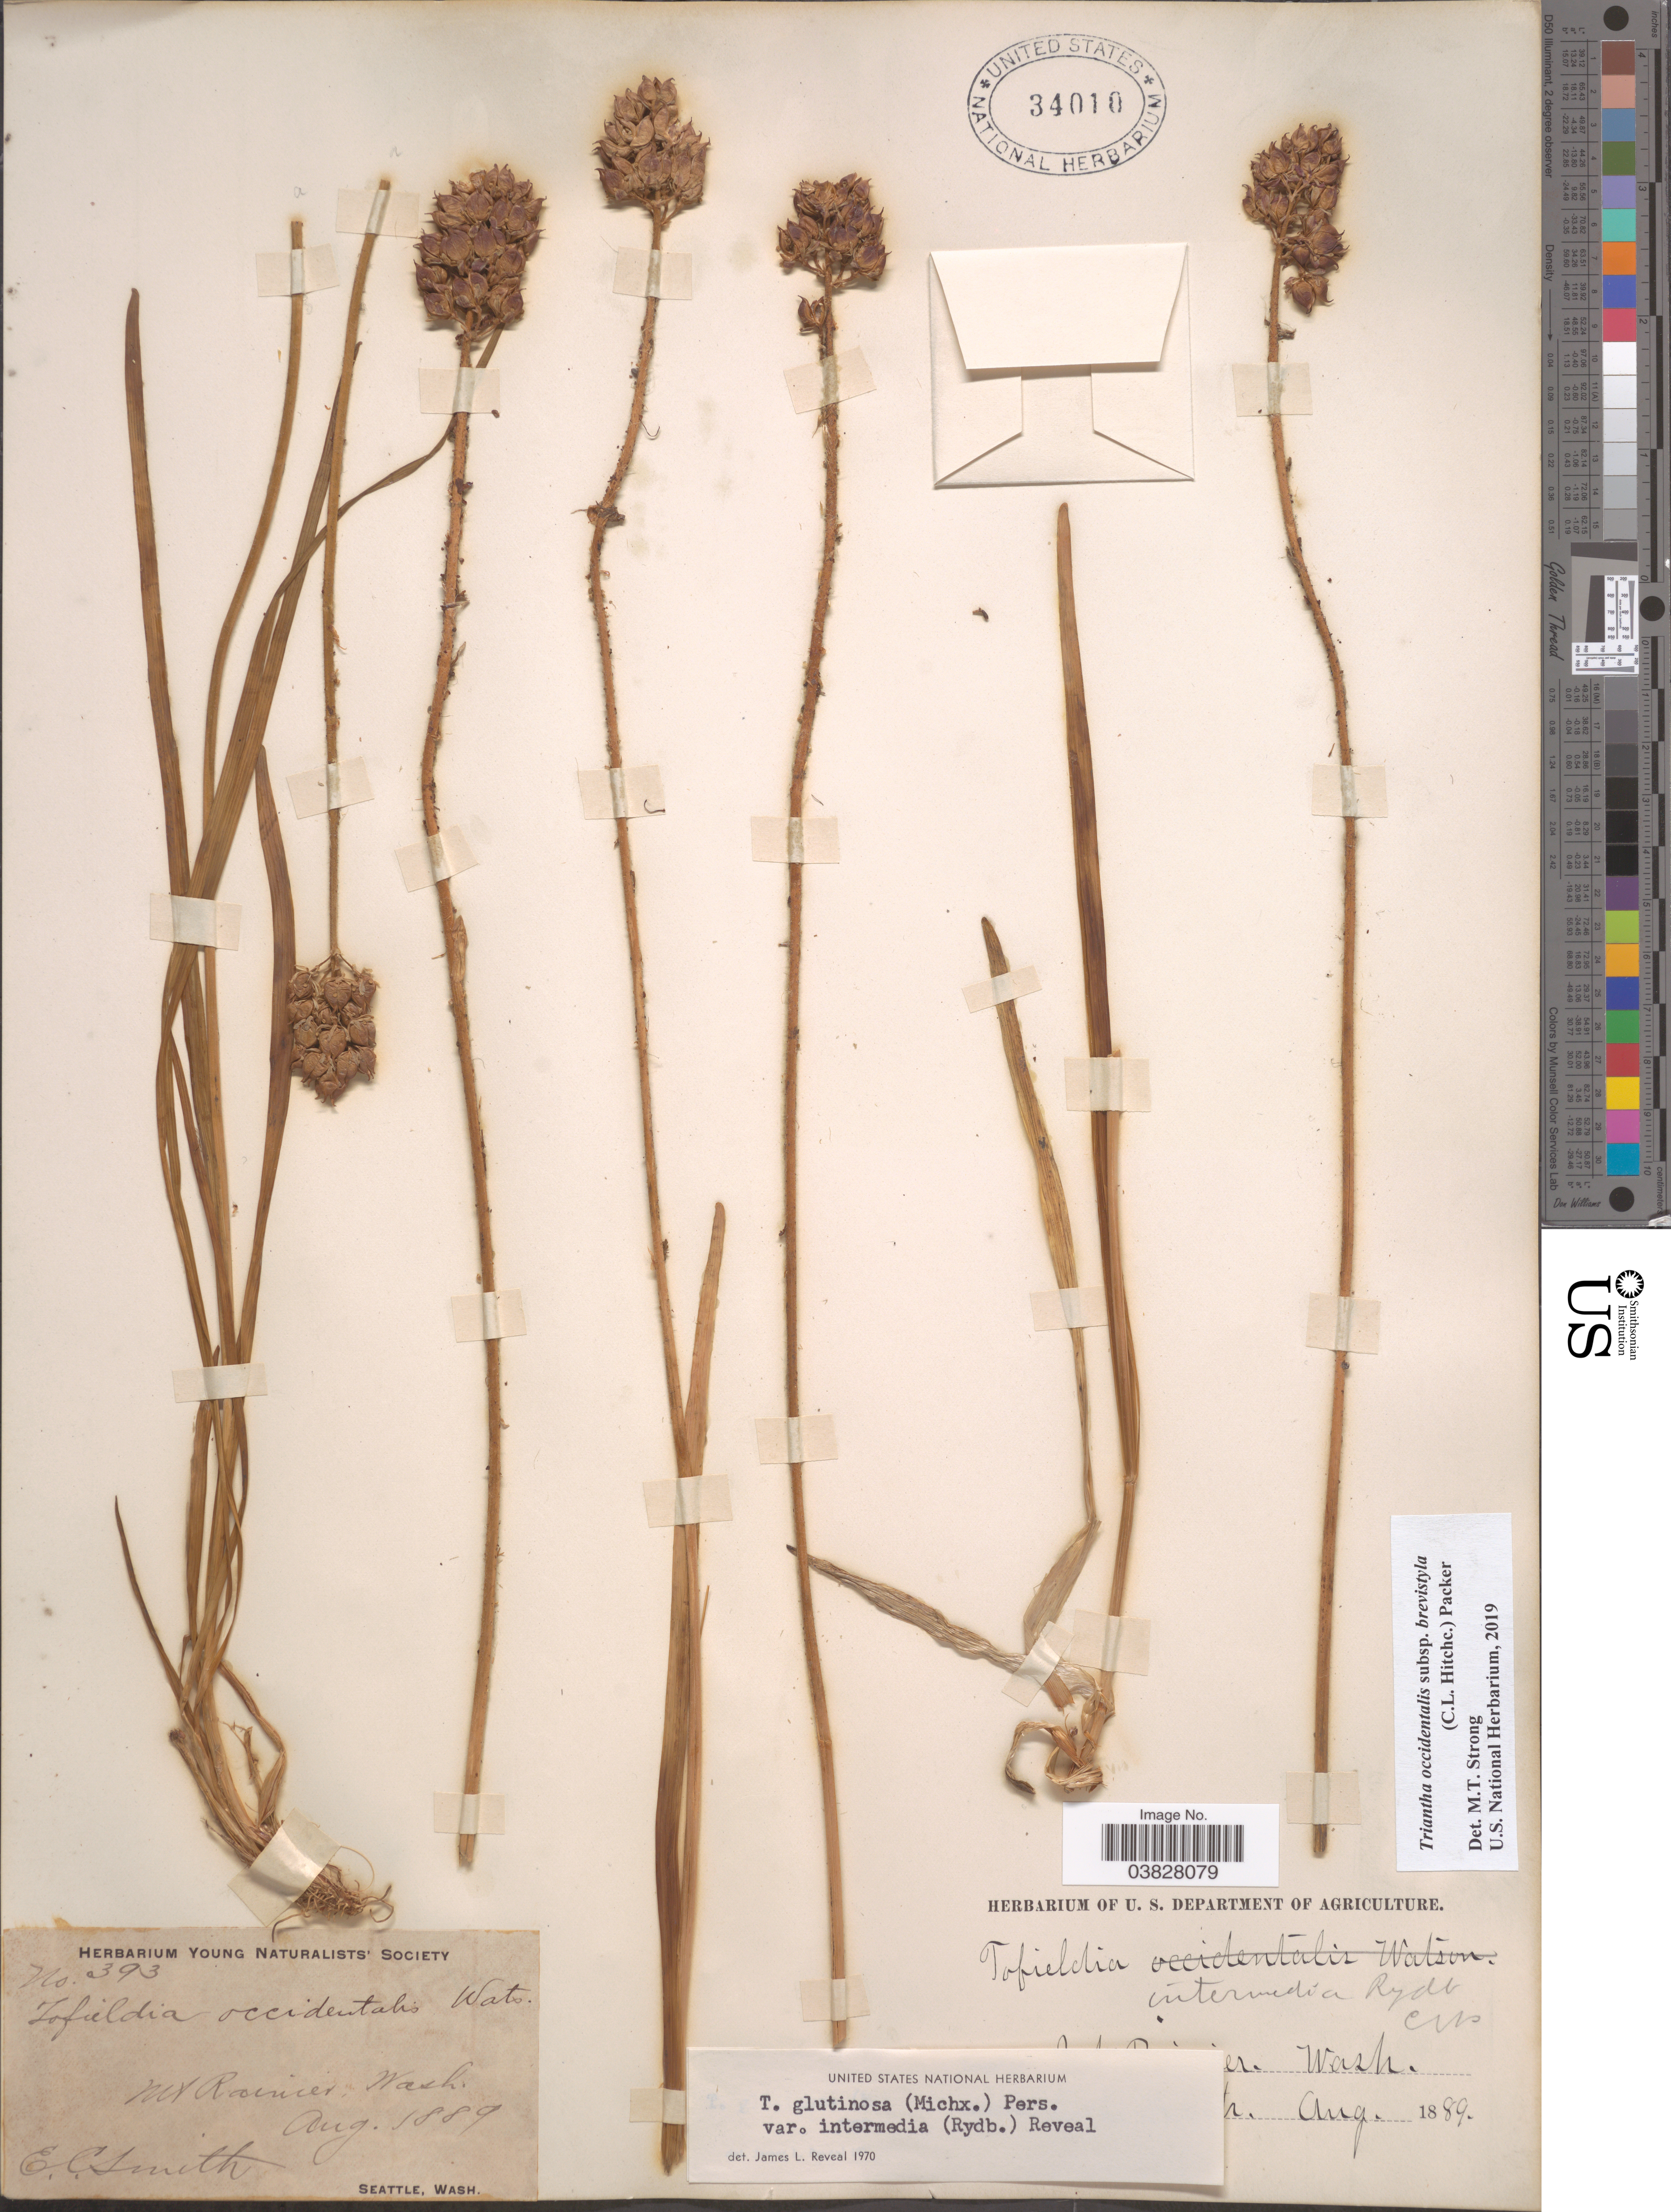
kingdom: Plantae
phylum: Tracheophyta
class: Liliopsida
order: Alismatales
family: Tofieldiaceae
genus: Triantha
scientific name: Triantha occidentalis subsp. brevistyla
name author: (C.L. Hitchc.) Packer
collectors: E. Smith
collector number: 393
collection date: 1889-08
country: United States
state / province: Washington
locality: Mt. Rainier.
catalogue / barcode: US 34010